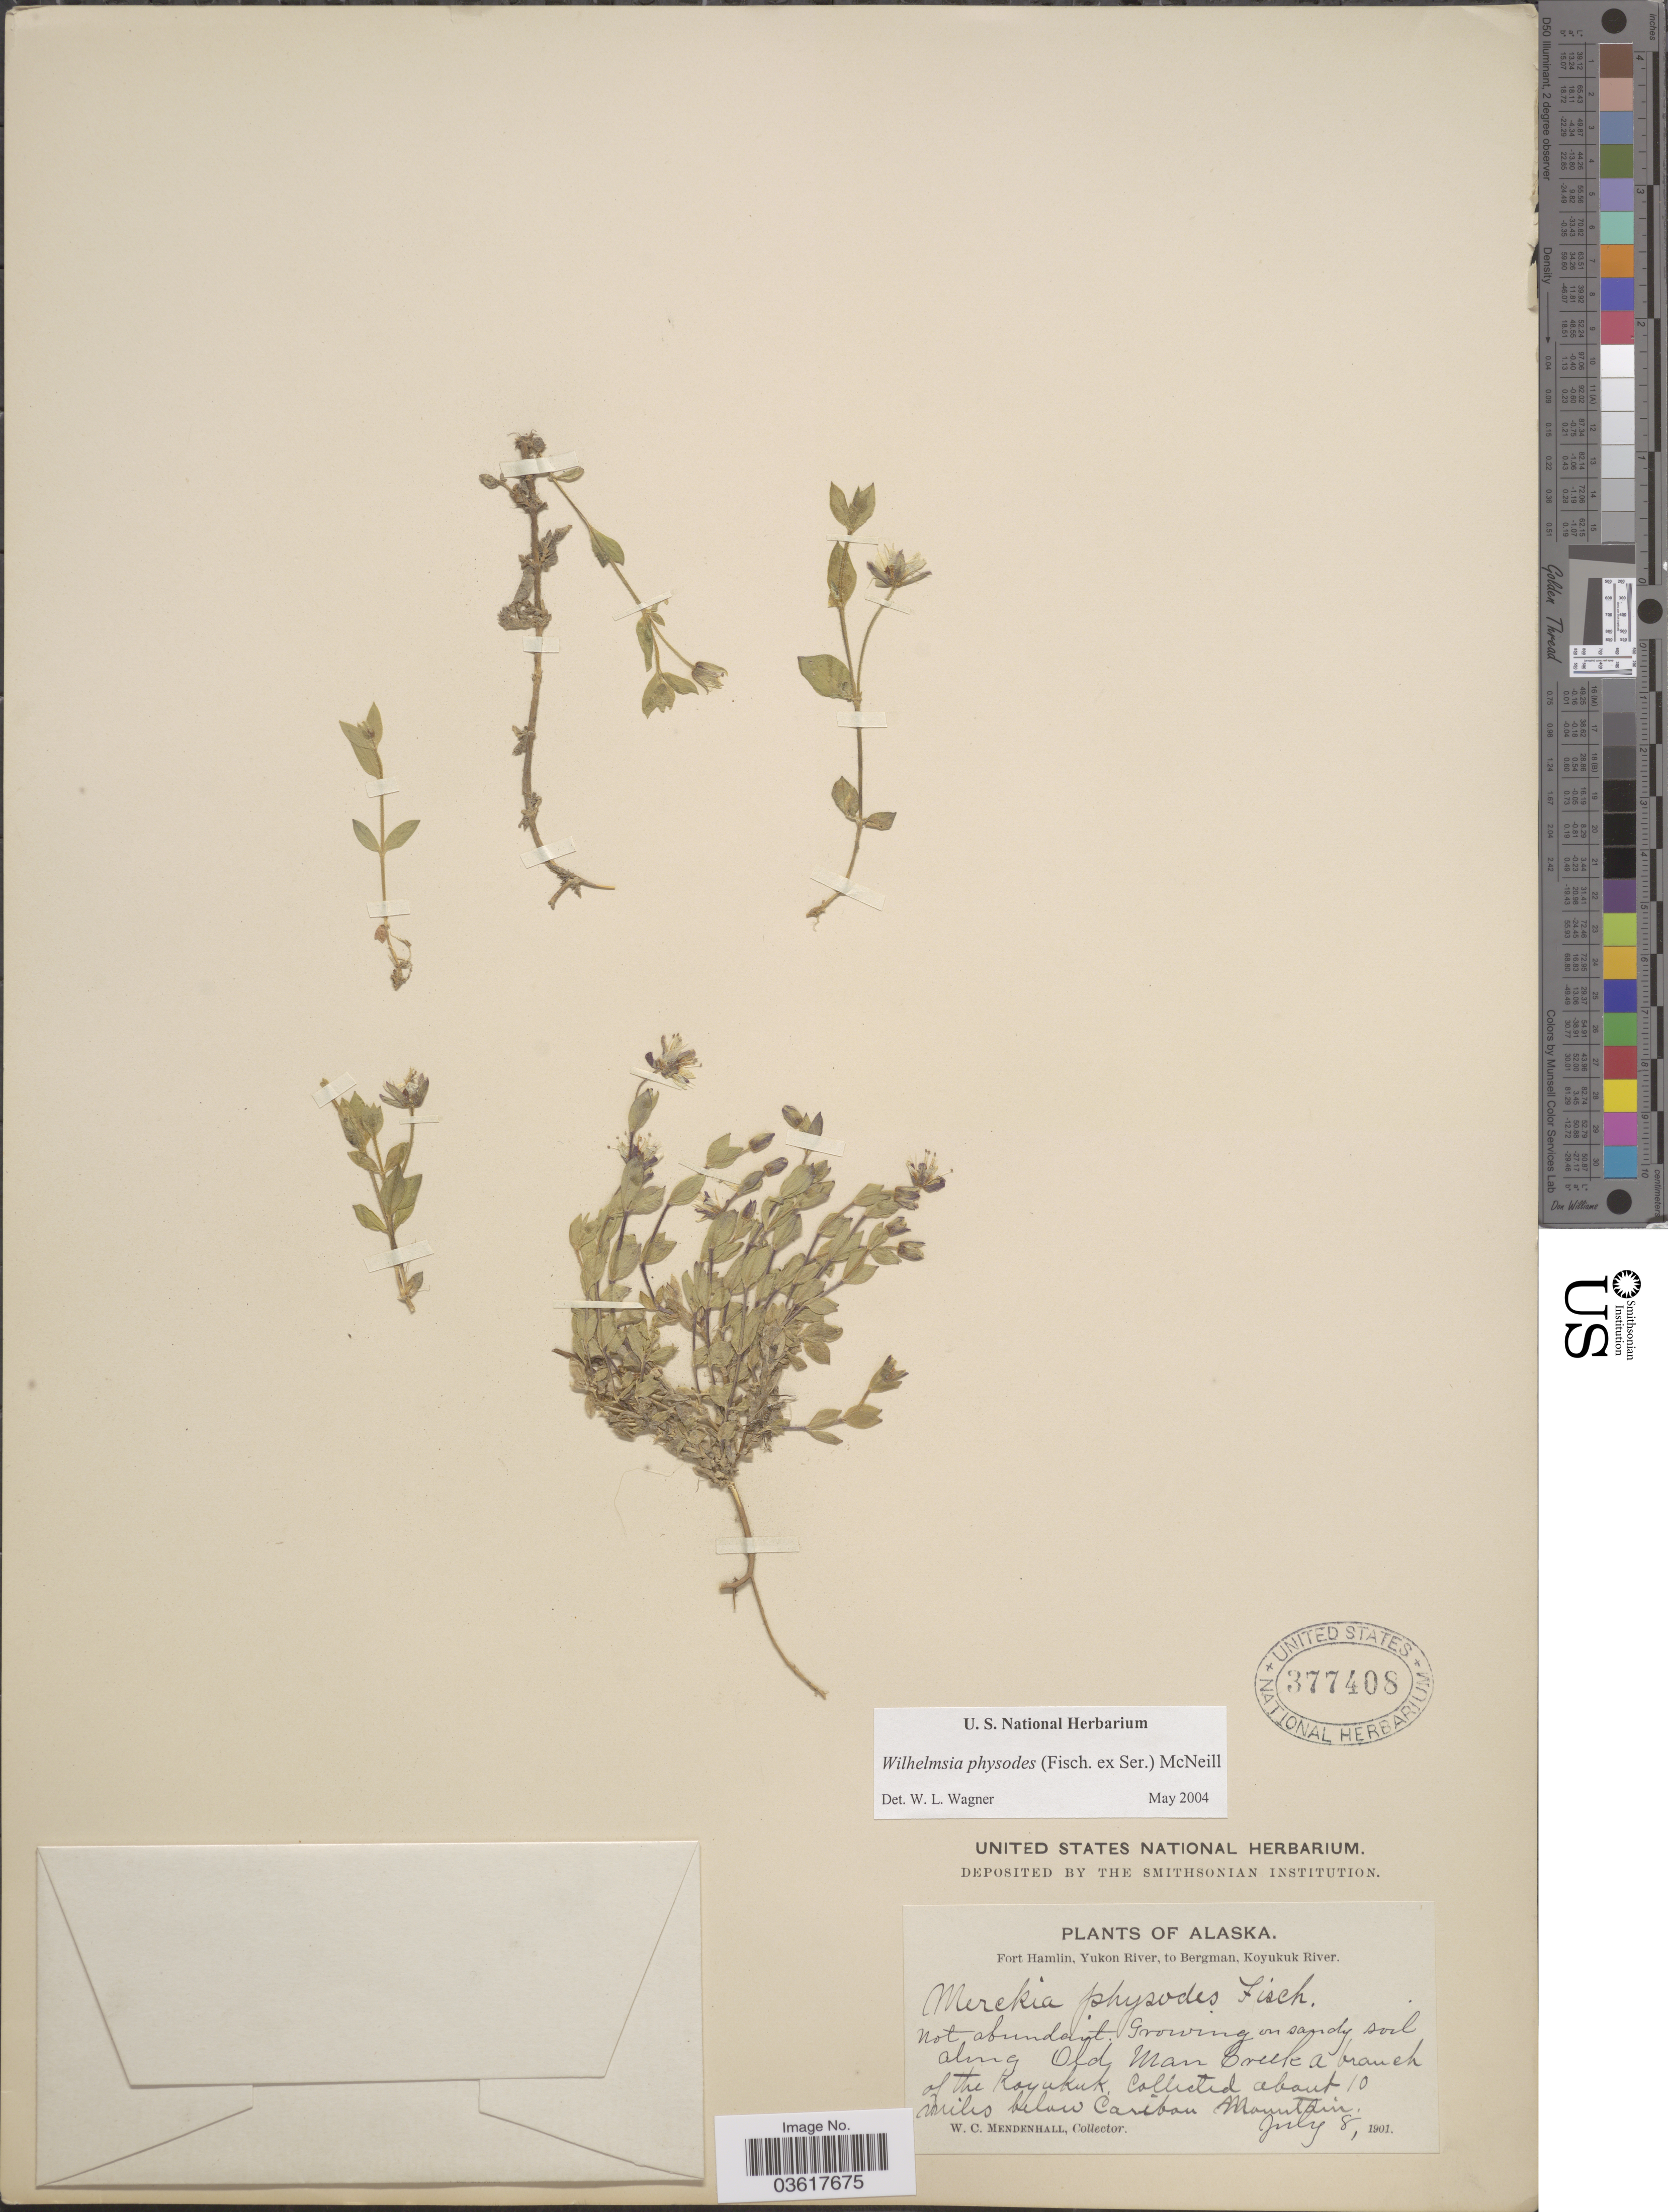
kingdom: Plantae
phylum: Tracheophyta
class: Magnoliopsida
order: Caryophyllales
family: Caryophyllaceae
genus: Wilhelmsia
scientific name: Wilhelmsia sp.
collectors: W. Mendenhall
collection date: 1901-07-08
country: United States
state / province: Alaska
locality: Fort Hamlin, Yukon River, to Bergman, Koyukuk River. Growing on sandy soil along Old Man Creek a branch of the Koyukuk. About 10 miles below Caribou Mountain.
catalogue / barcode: US 377408